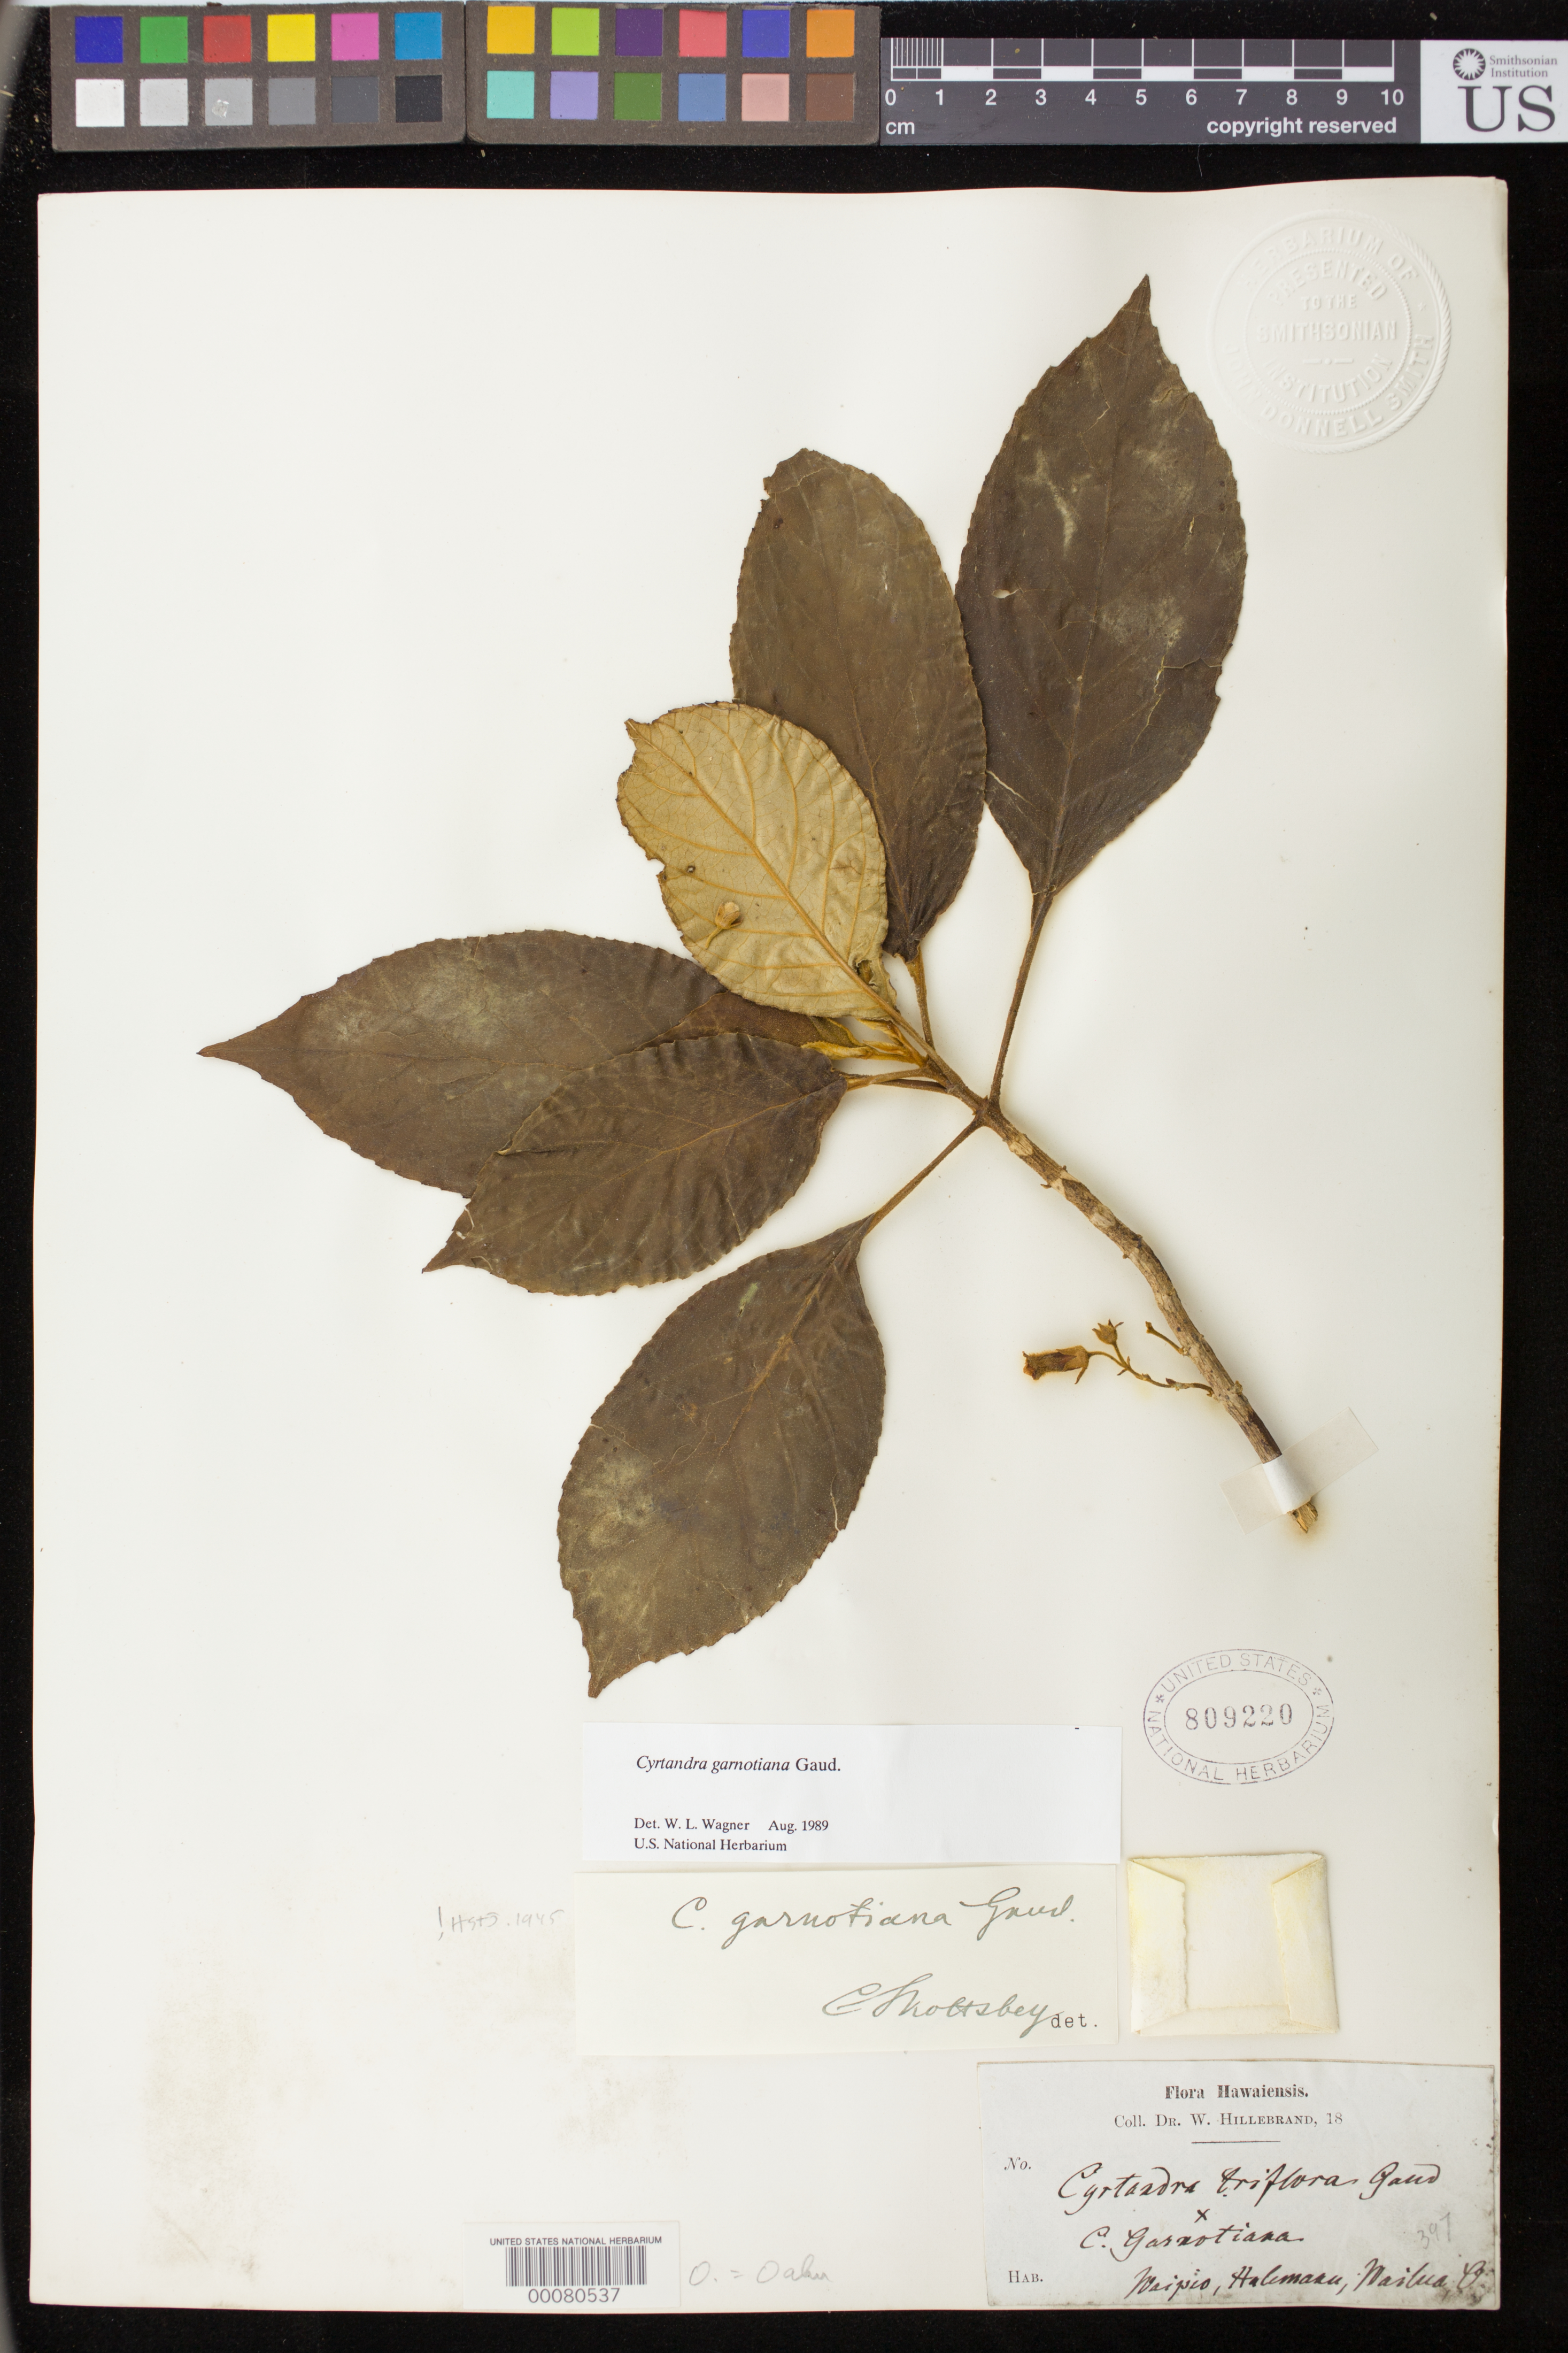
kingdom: Plantae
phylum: Tracheophyta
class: Magnoliopsida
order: Lamiales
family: Gesneriaceae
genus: Cyrtandra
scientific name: Cyrtandra garnotiana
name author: Gaudich.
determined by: Wagner, W. L., (BOT), Smithsonian Institution - National Museum of Natural History (UNITED STATES)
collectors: W. Hillebrand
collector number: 397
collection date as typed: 18--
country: United States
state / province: Hawaii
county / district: Kauai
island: Kaua'i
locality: Waipio, Halemanu, Wailua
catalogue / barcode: US 809220